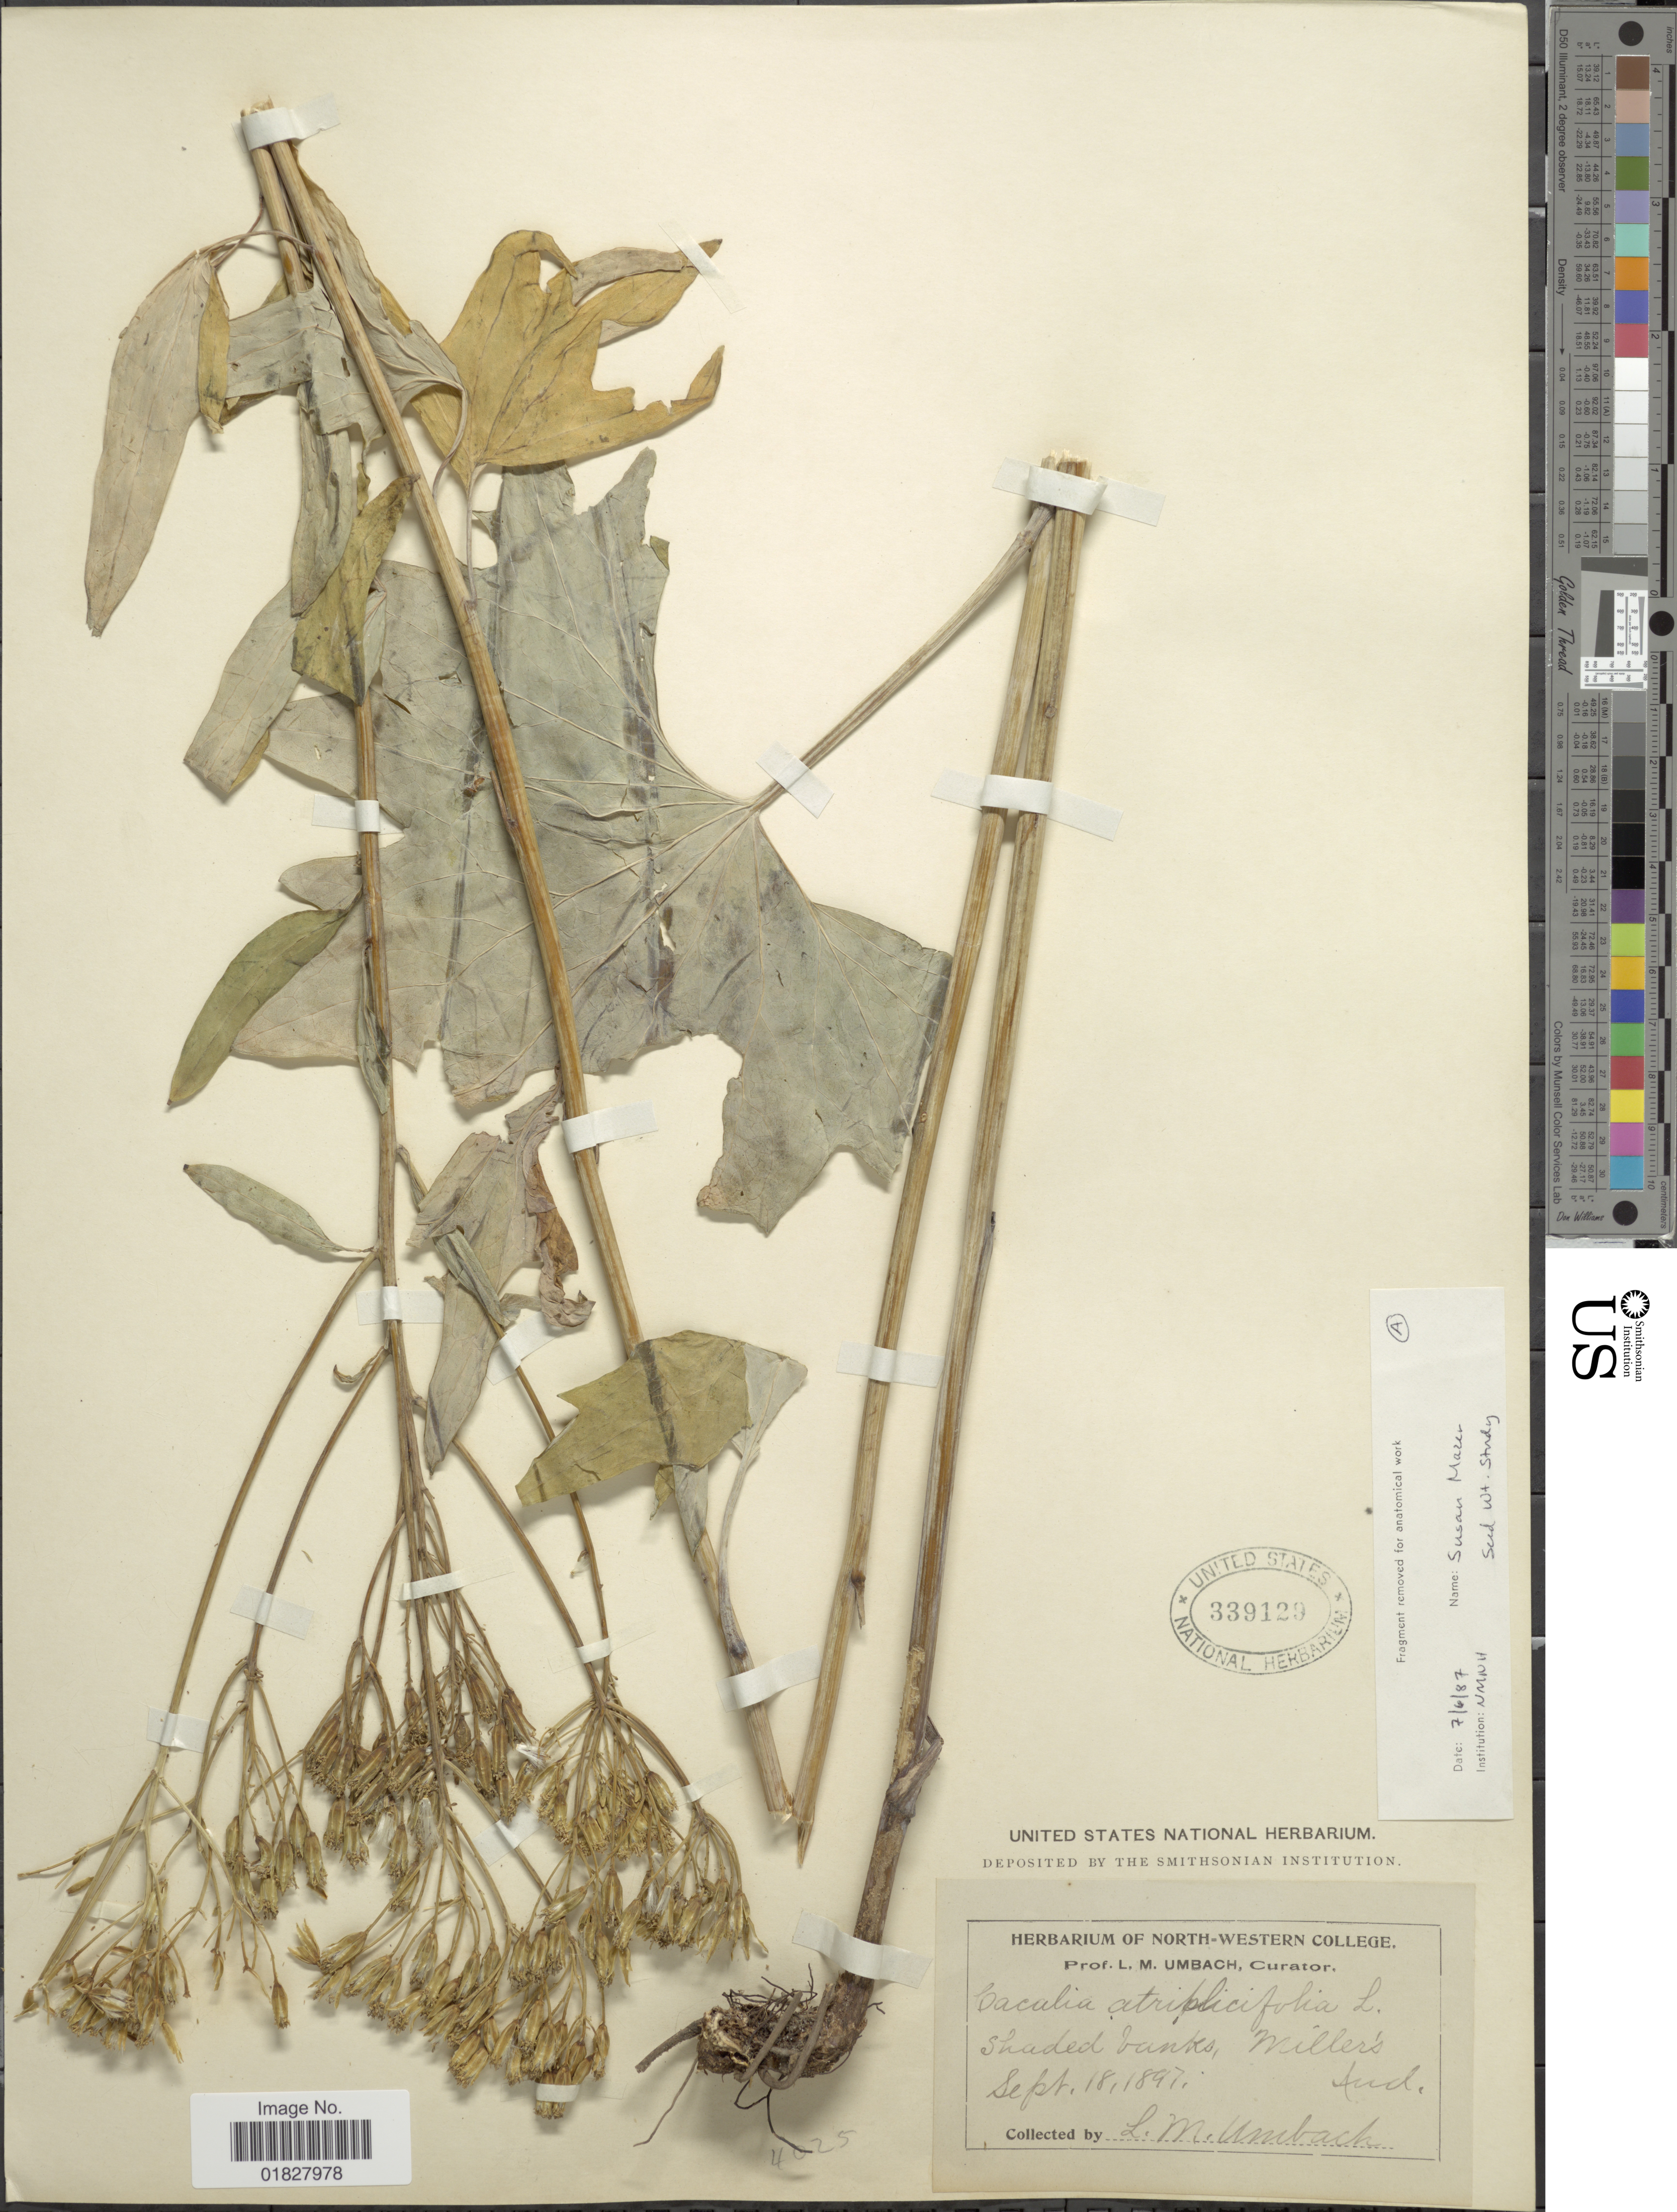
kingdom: Plantae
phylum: Tracheophyta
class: Magnoliopsida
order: Asterales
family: Asteraceae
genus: Arnoglossum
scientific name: Arnoglossum atriplicifolium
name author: (L.) H. Rob.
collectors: L. M. Umbach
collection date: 1897-09-18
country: United States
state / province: Indiana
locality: Miller's, Ind.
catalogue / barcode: US 339129